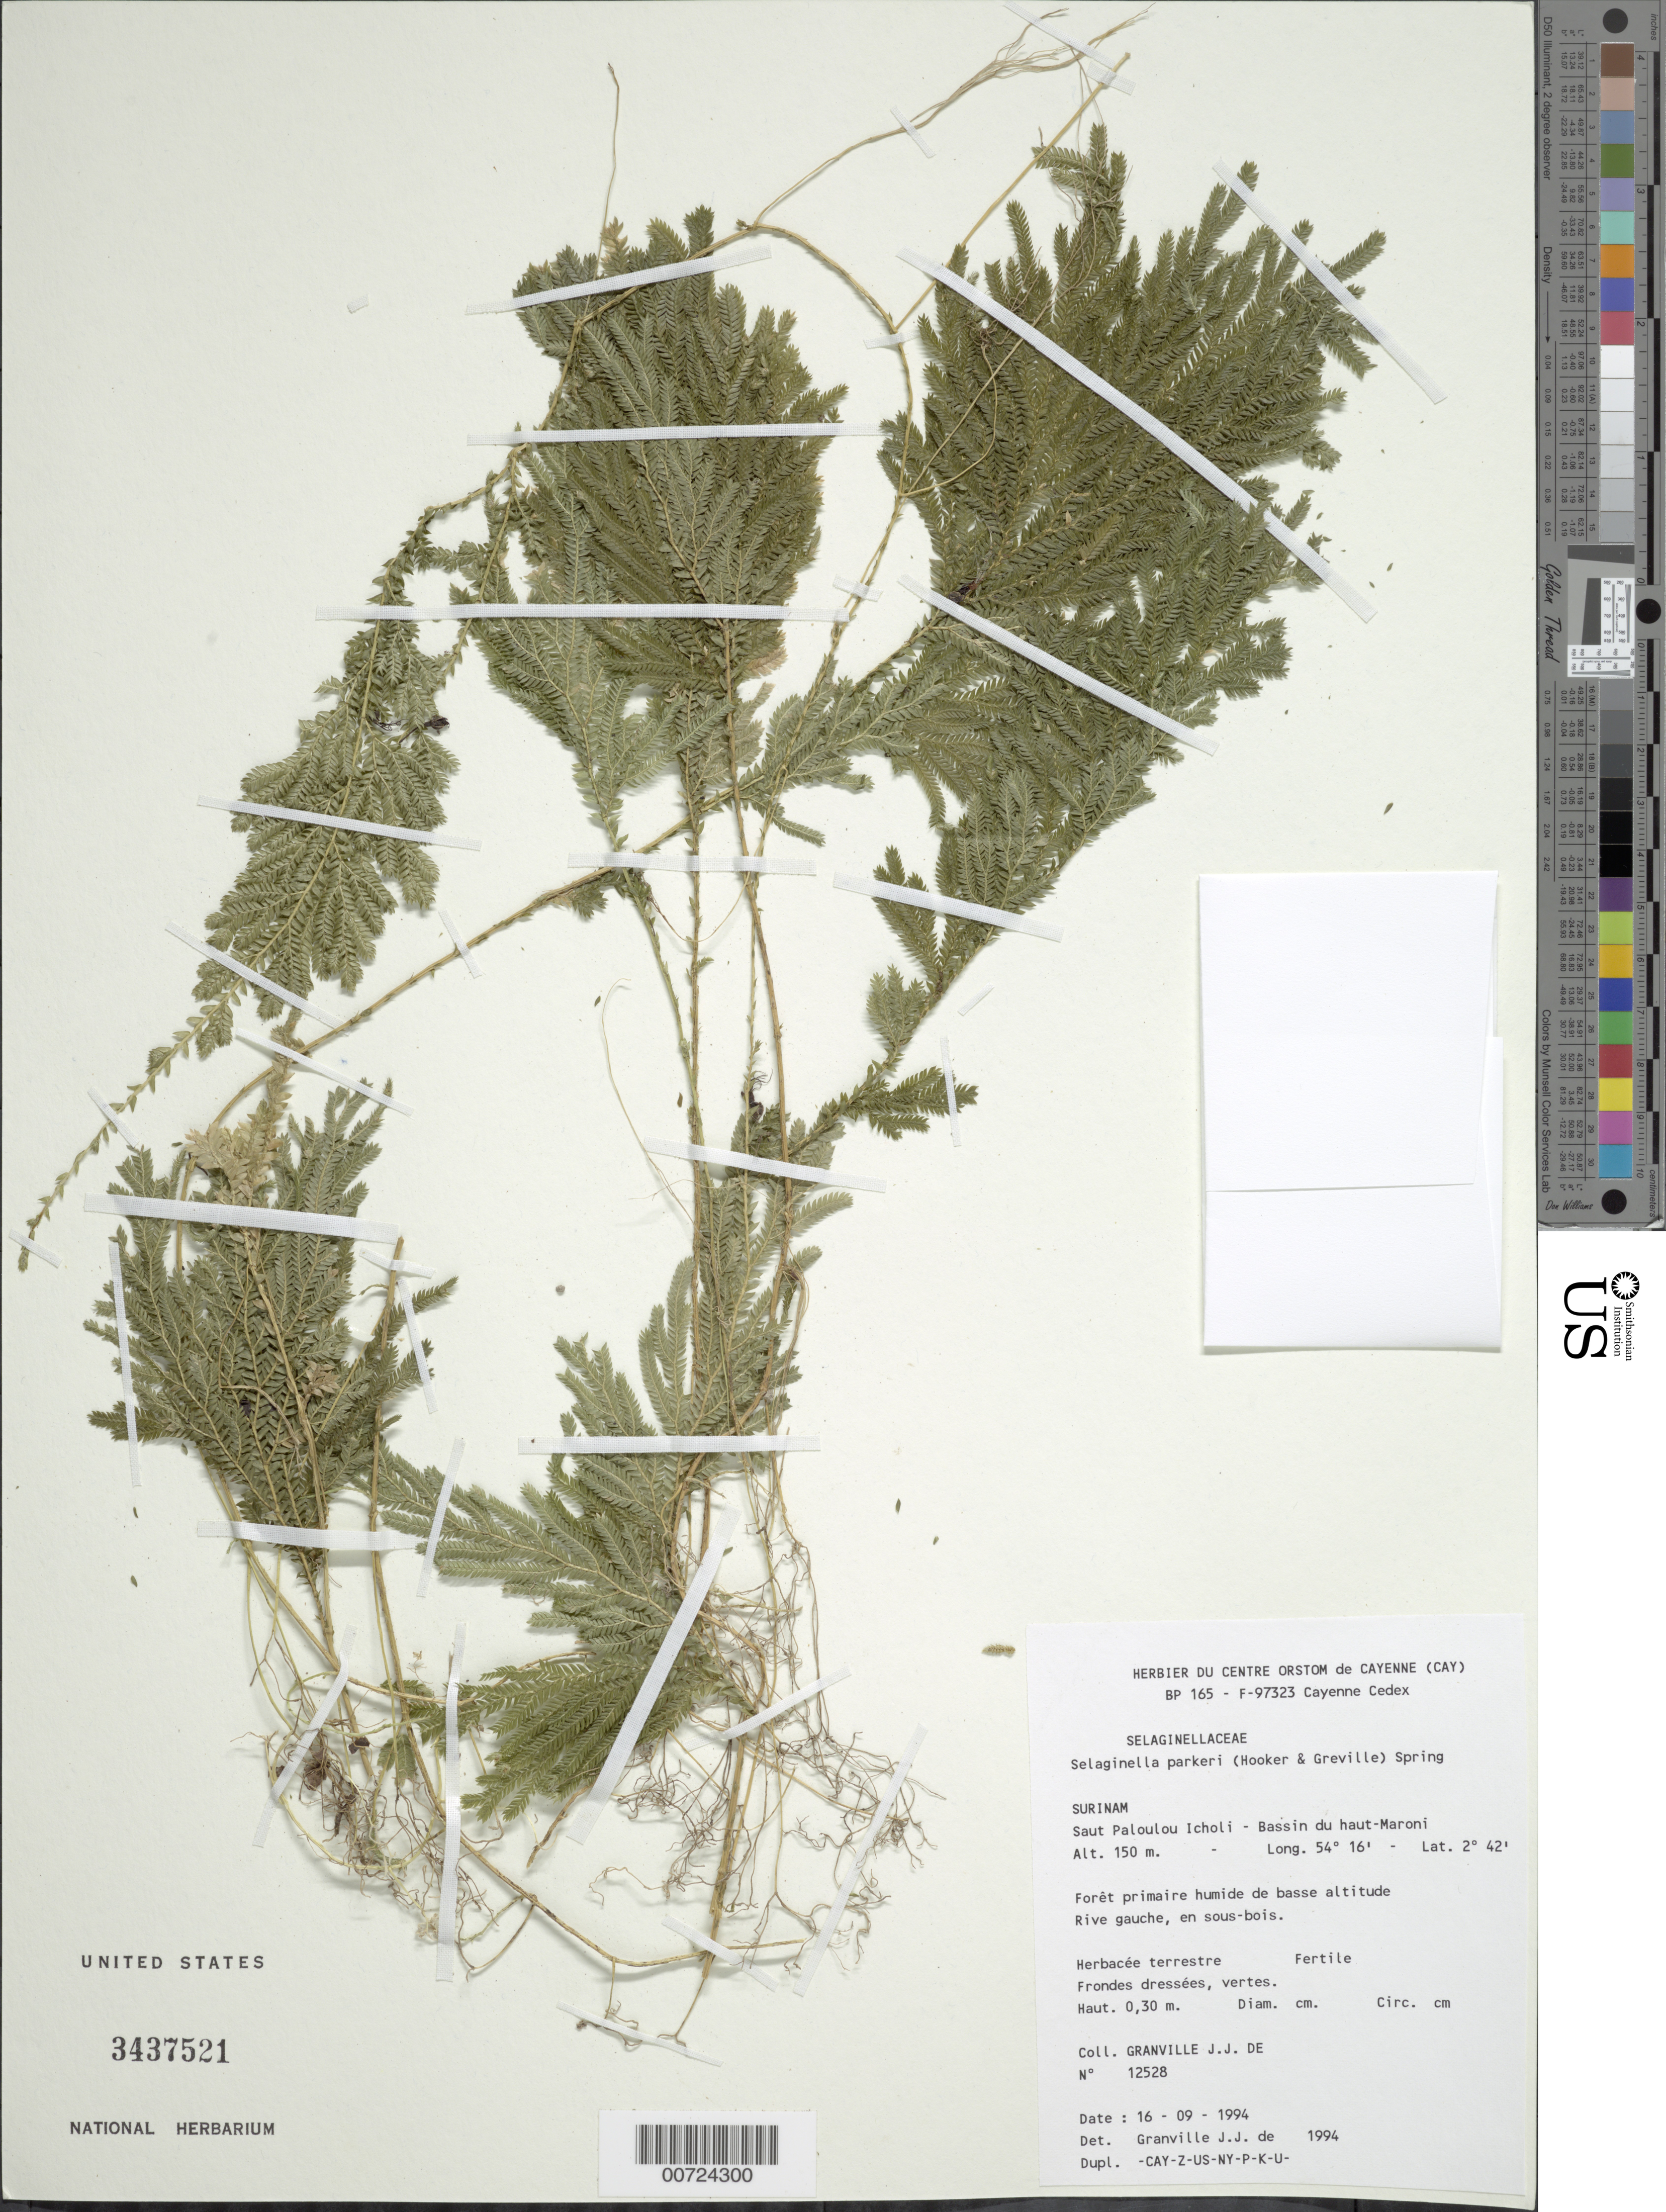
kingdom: Plantae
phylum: Tracheophyta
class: Lycopodiopsida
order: Selaginellales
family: Selaginellaceae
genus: Selaginella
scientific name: Selaginella parkeri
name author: (Hook. & Grev.) Spring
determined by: Granville, J. J. de, (CAY), Institut de Recherche pour le Developpement (IRD) (FRENCH GUIANA)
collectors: J.-J. de Granville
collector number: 12528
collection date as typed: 16-Sep-94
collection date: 1994-09-16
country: Suriname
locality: Saut Paloulou Icholi, Bassin du haut-Maroni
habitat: Humid primary forest, low altitude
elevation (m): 150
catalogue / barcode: US 3437521